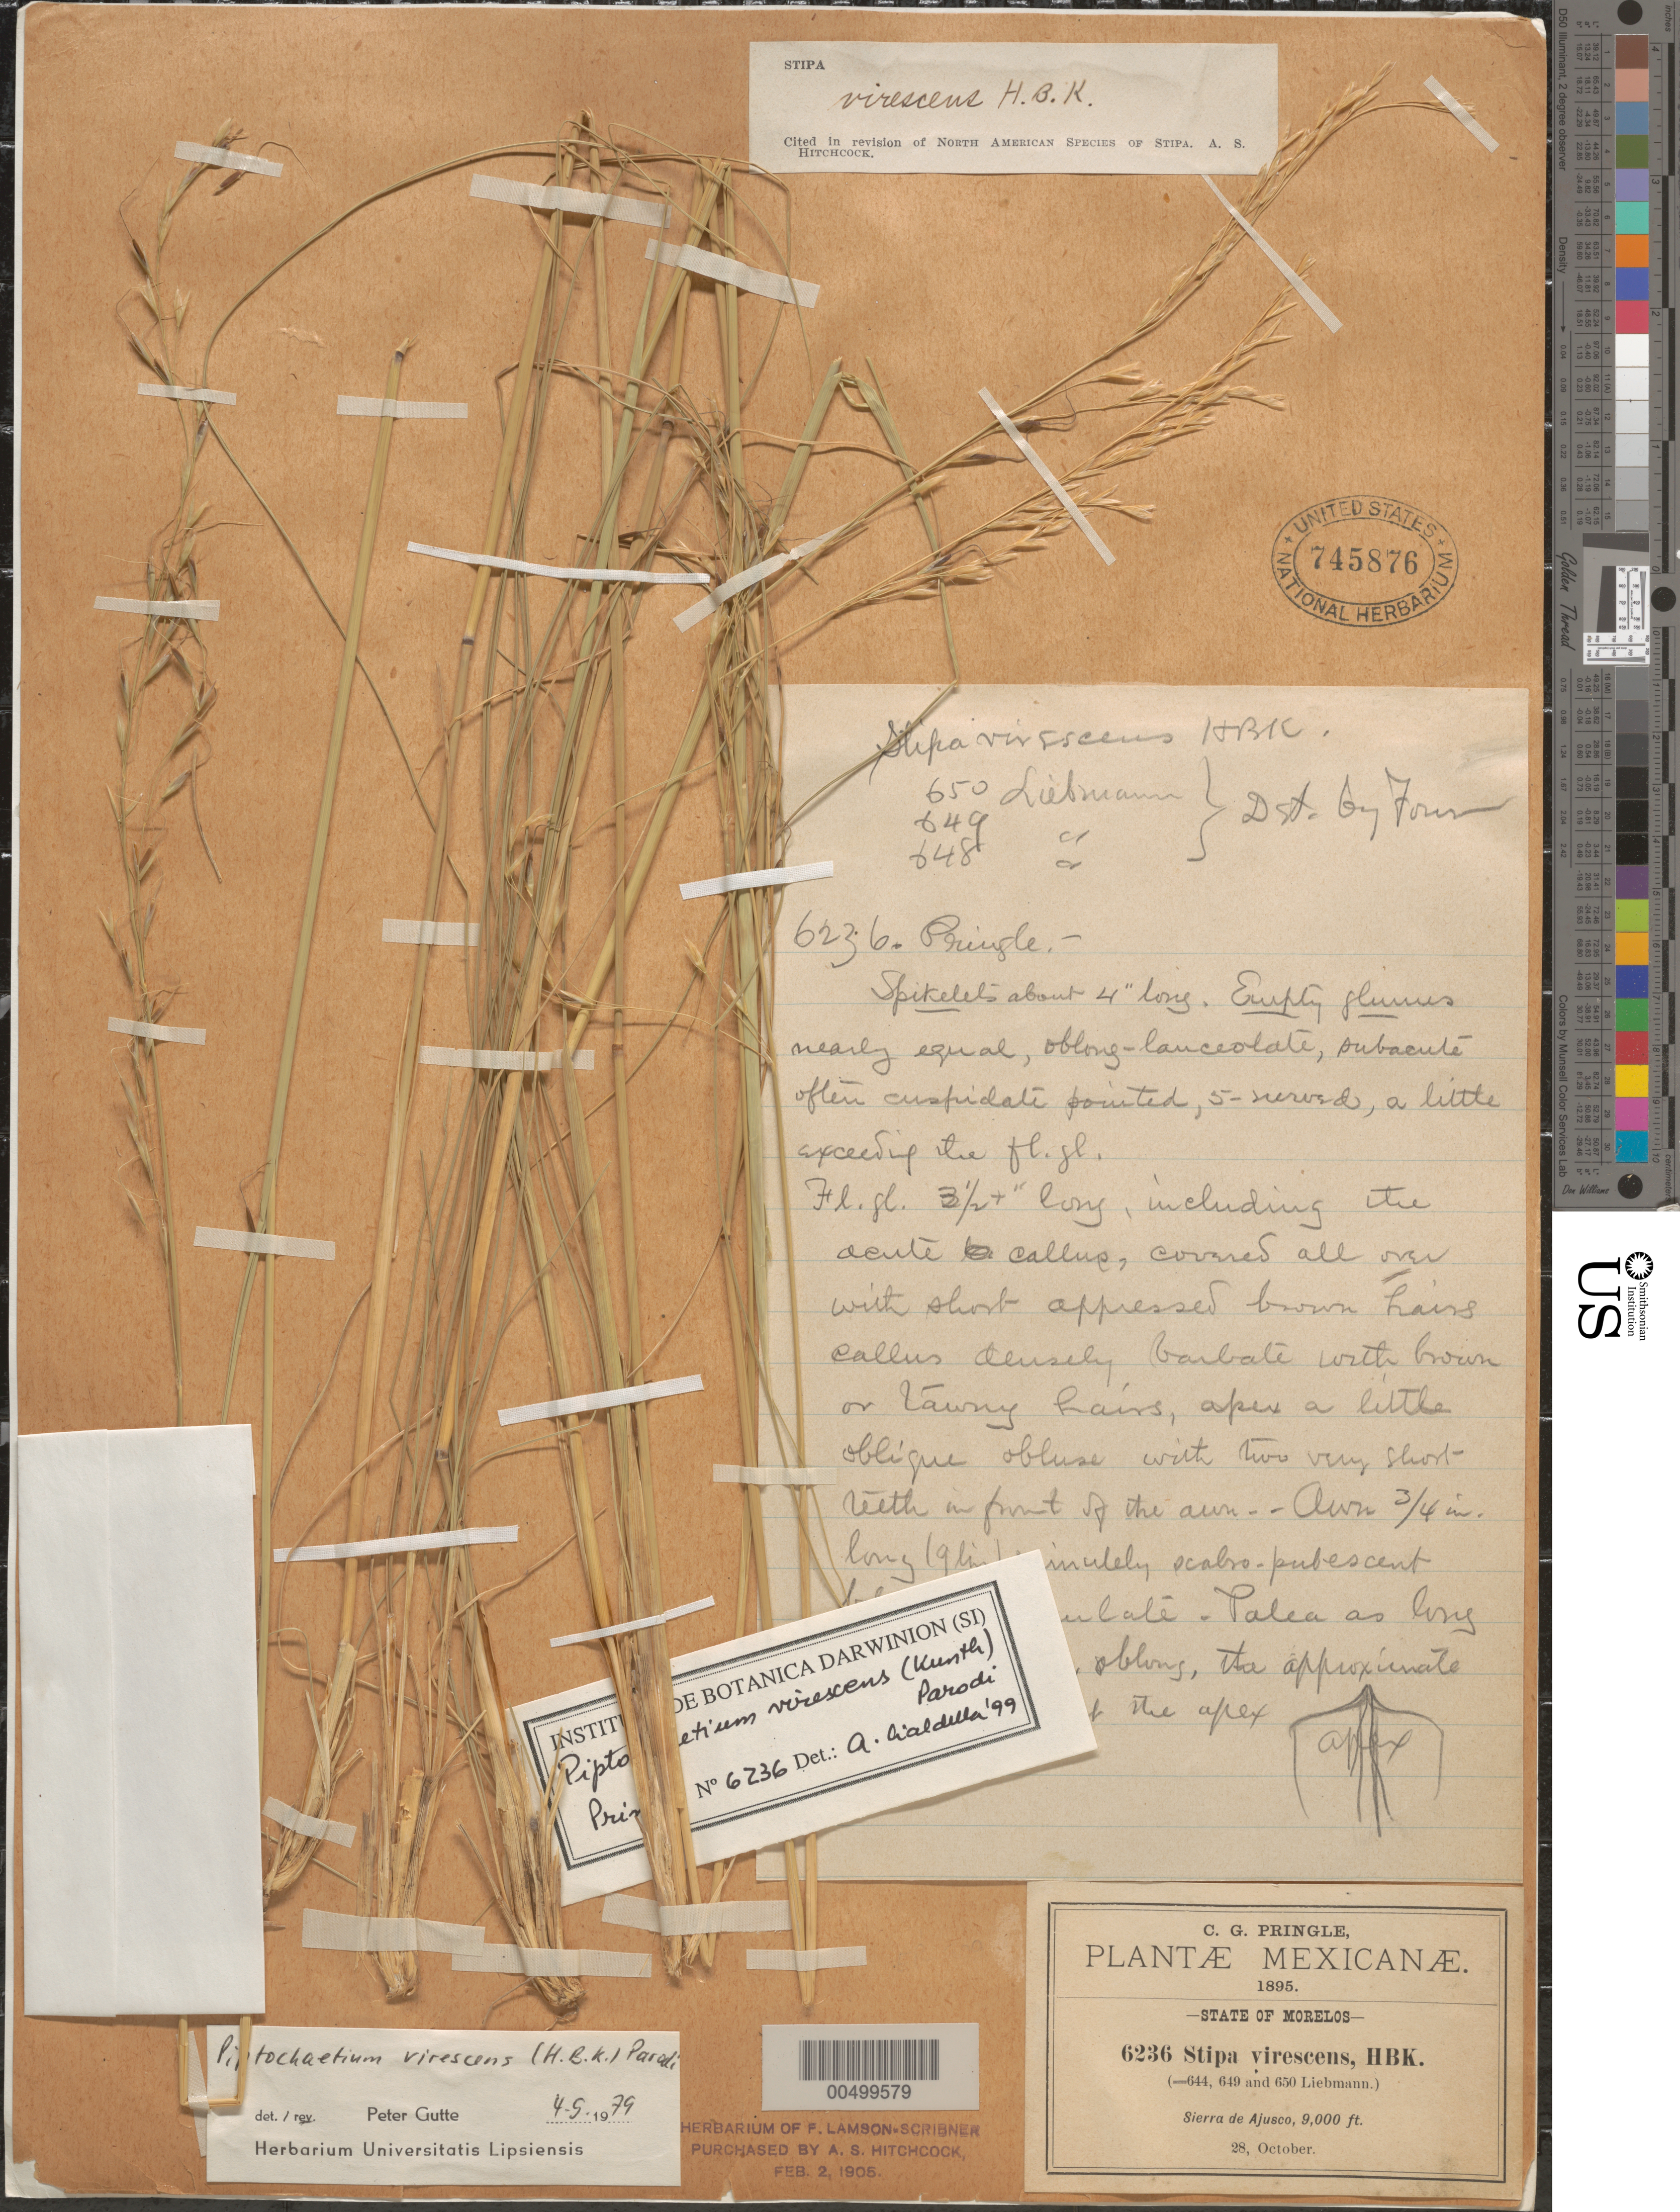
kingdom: Plantae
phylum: Tracheophyta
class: Liliopsida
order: Poales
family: Poaceae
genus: Piptochaetium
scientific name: Piptochaetium virescens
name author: (Kunth) Parodi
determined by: Gutte, P.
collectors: C. G. Pringle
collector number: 6236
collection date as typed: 28 Oct 1895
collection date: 1895-10-28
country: Mexico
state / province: Morelos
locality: Sierra de Ajusco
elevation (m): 2743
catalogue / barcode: US 745876